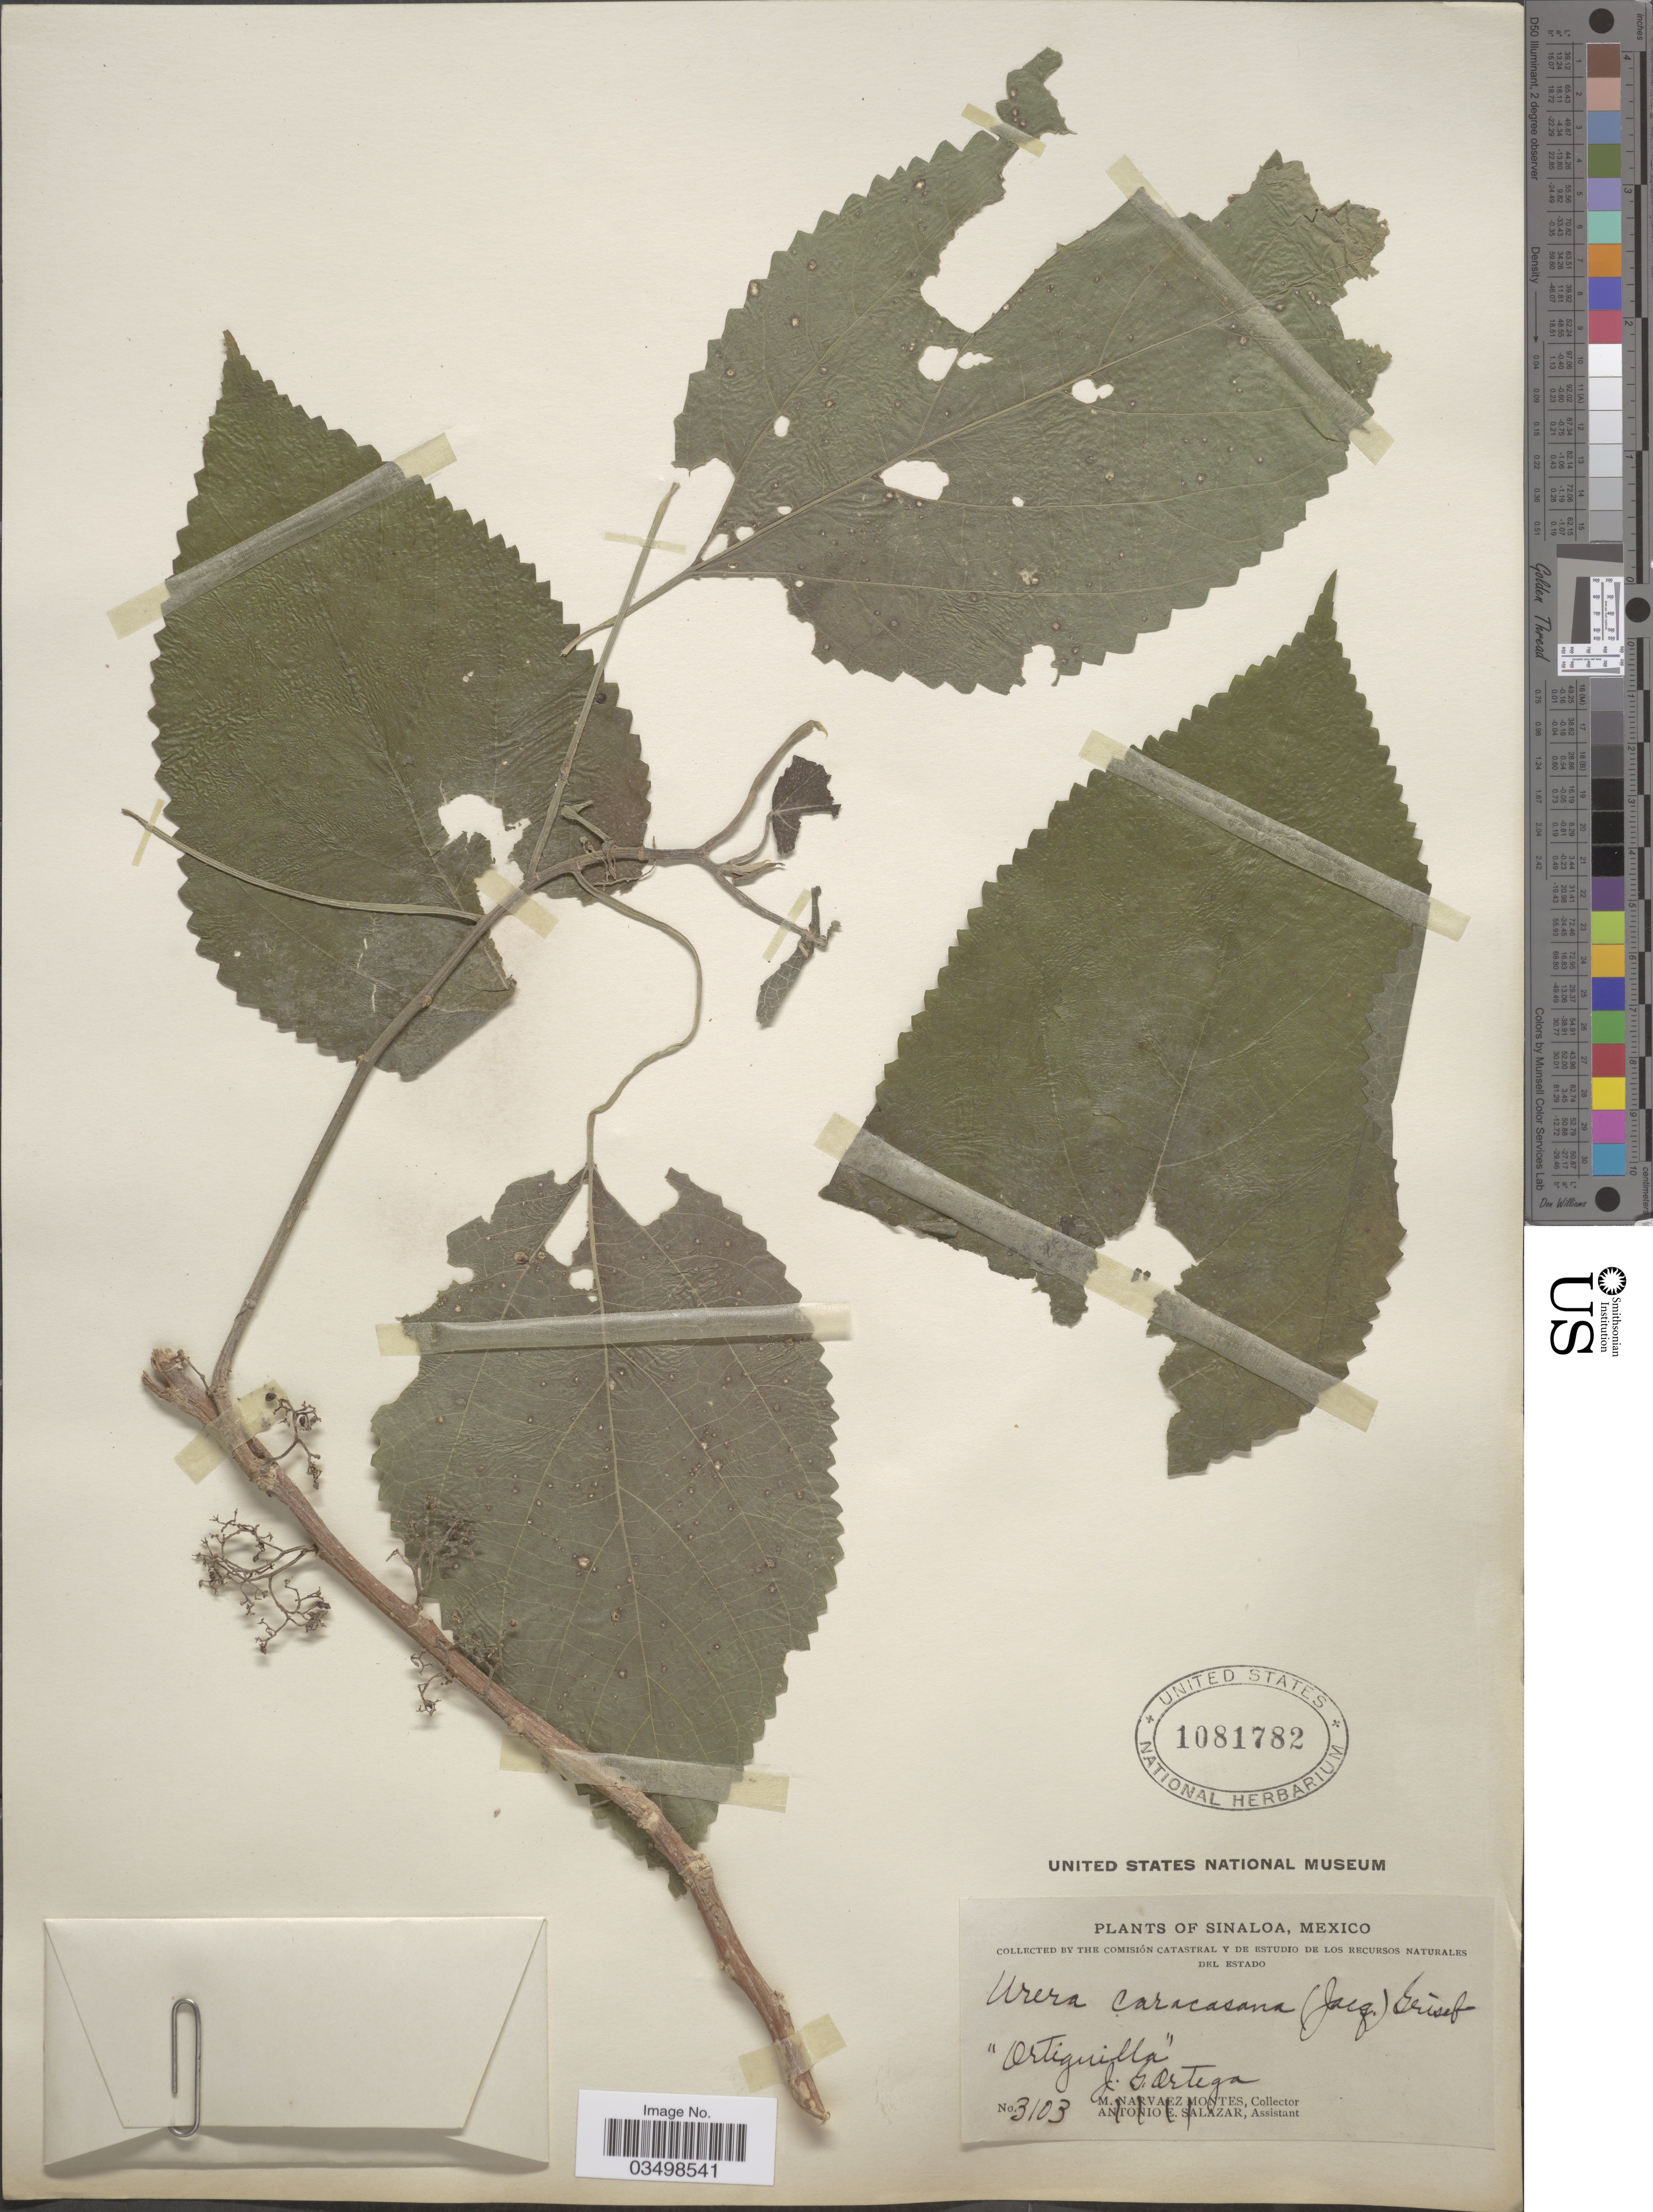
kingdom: Plantae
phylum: Tracheophyta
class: Magnoliopsida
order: Rosales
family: Urticaceae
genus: Urera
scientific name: Urera caracasana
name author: (Jacq.) Gaudich. ex Griseb.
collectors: J. Ortega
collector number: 3103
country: Mexico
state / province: Sinaloa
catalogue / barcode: US 1081782